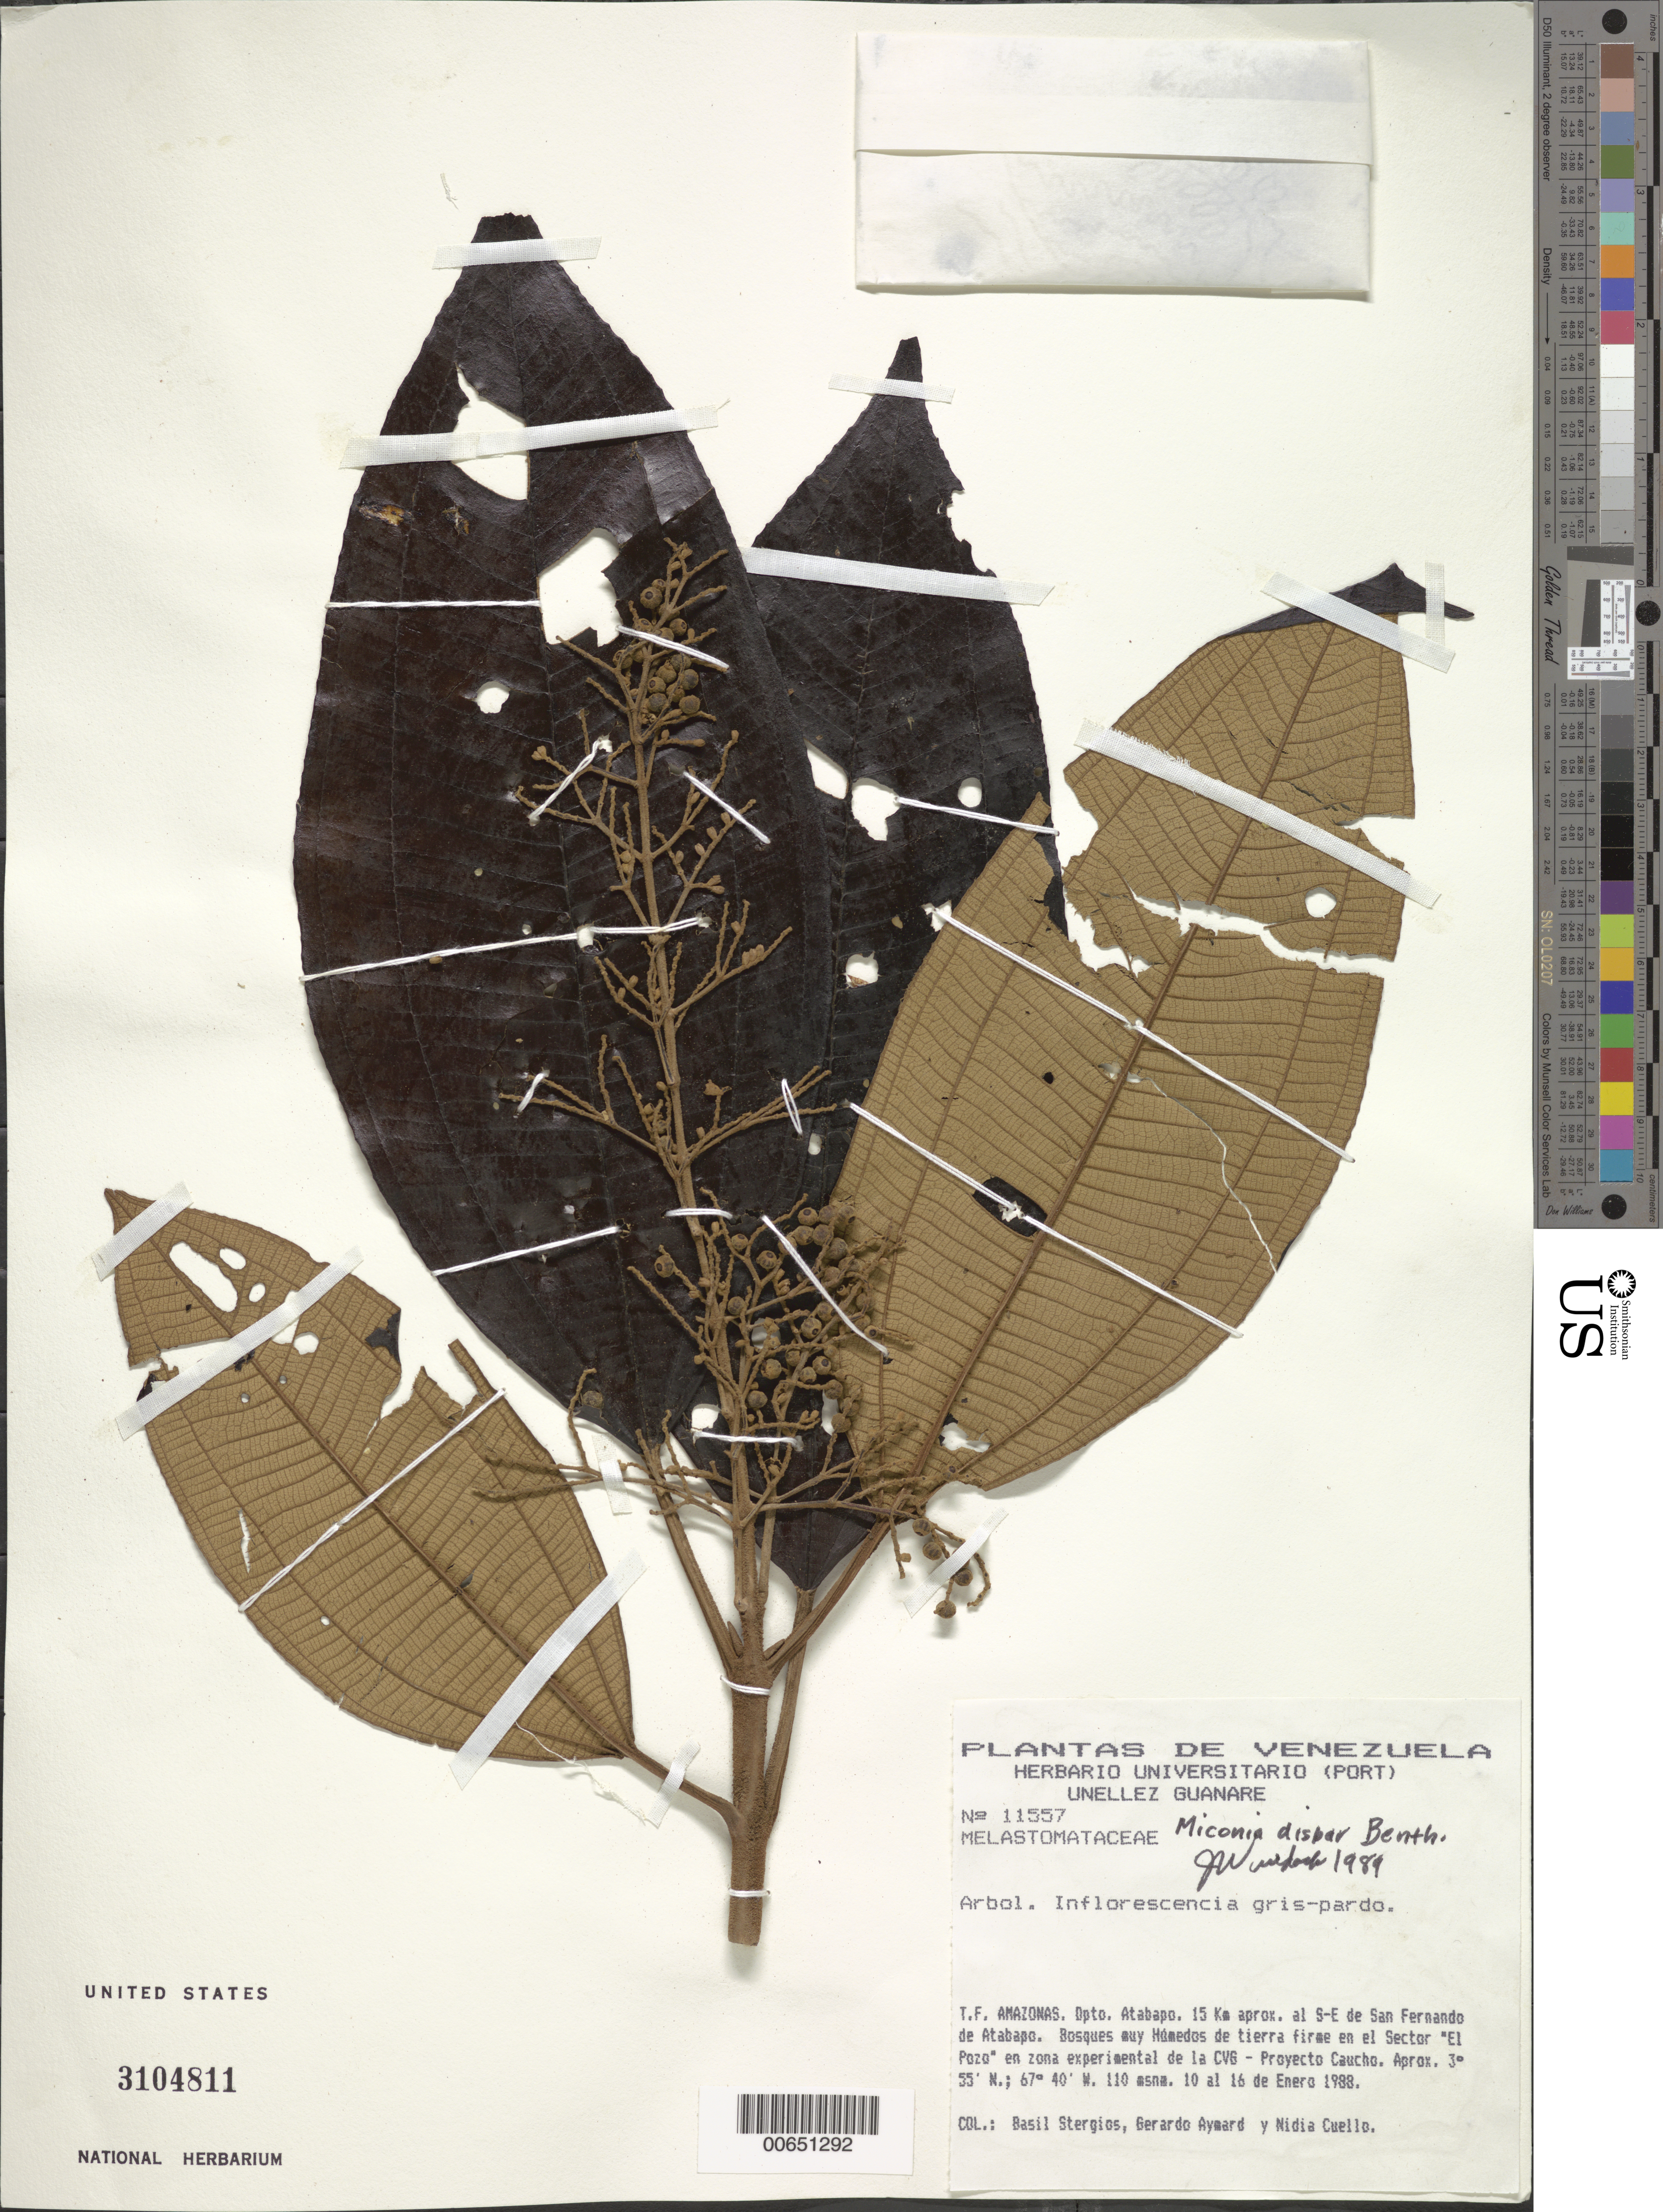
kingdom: Plantae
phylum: Tracheophyta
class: Magnoliopsida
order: Myrtales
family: Melastomataceae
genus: Miconia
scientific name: Miconia dispar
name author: Benth.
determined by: Wurdack, John J., (US), US (UNITED STATES)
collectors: B. G. Stergios, G. A. Aymard & N. L. Cuello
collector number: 11557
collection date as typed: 10-Jan-88 to 16-Jan-88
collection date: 1988-01-10/1988-01-16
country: Venezuela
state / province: Amazonas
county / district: Atabapo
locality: San Fernando de Atabapo, 15 km al SE, en el sector "El Pozo"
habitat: Bosques muy humedos de tierra firme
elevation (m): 110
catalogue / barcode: US 3104811